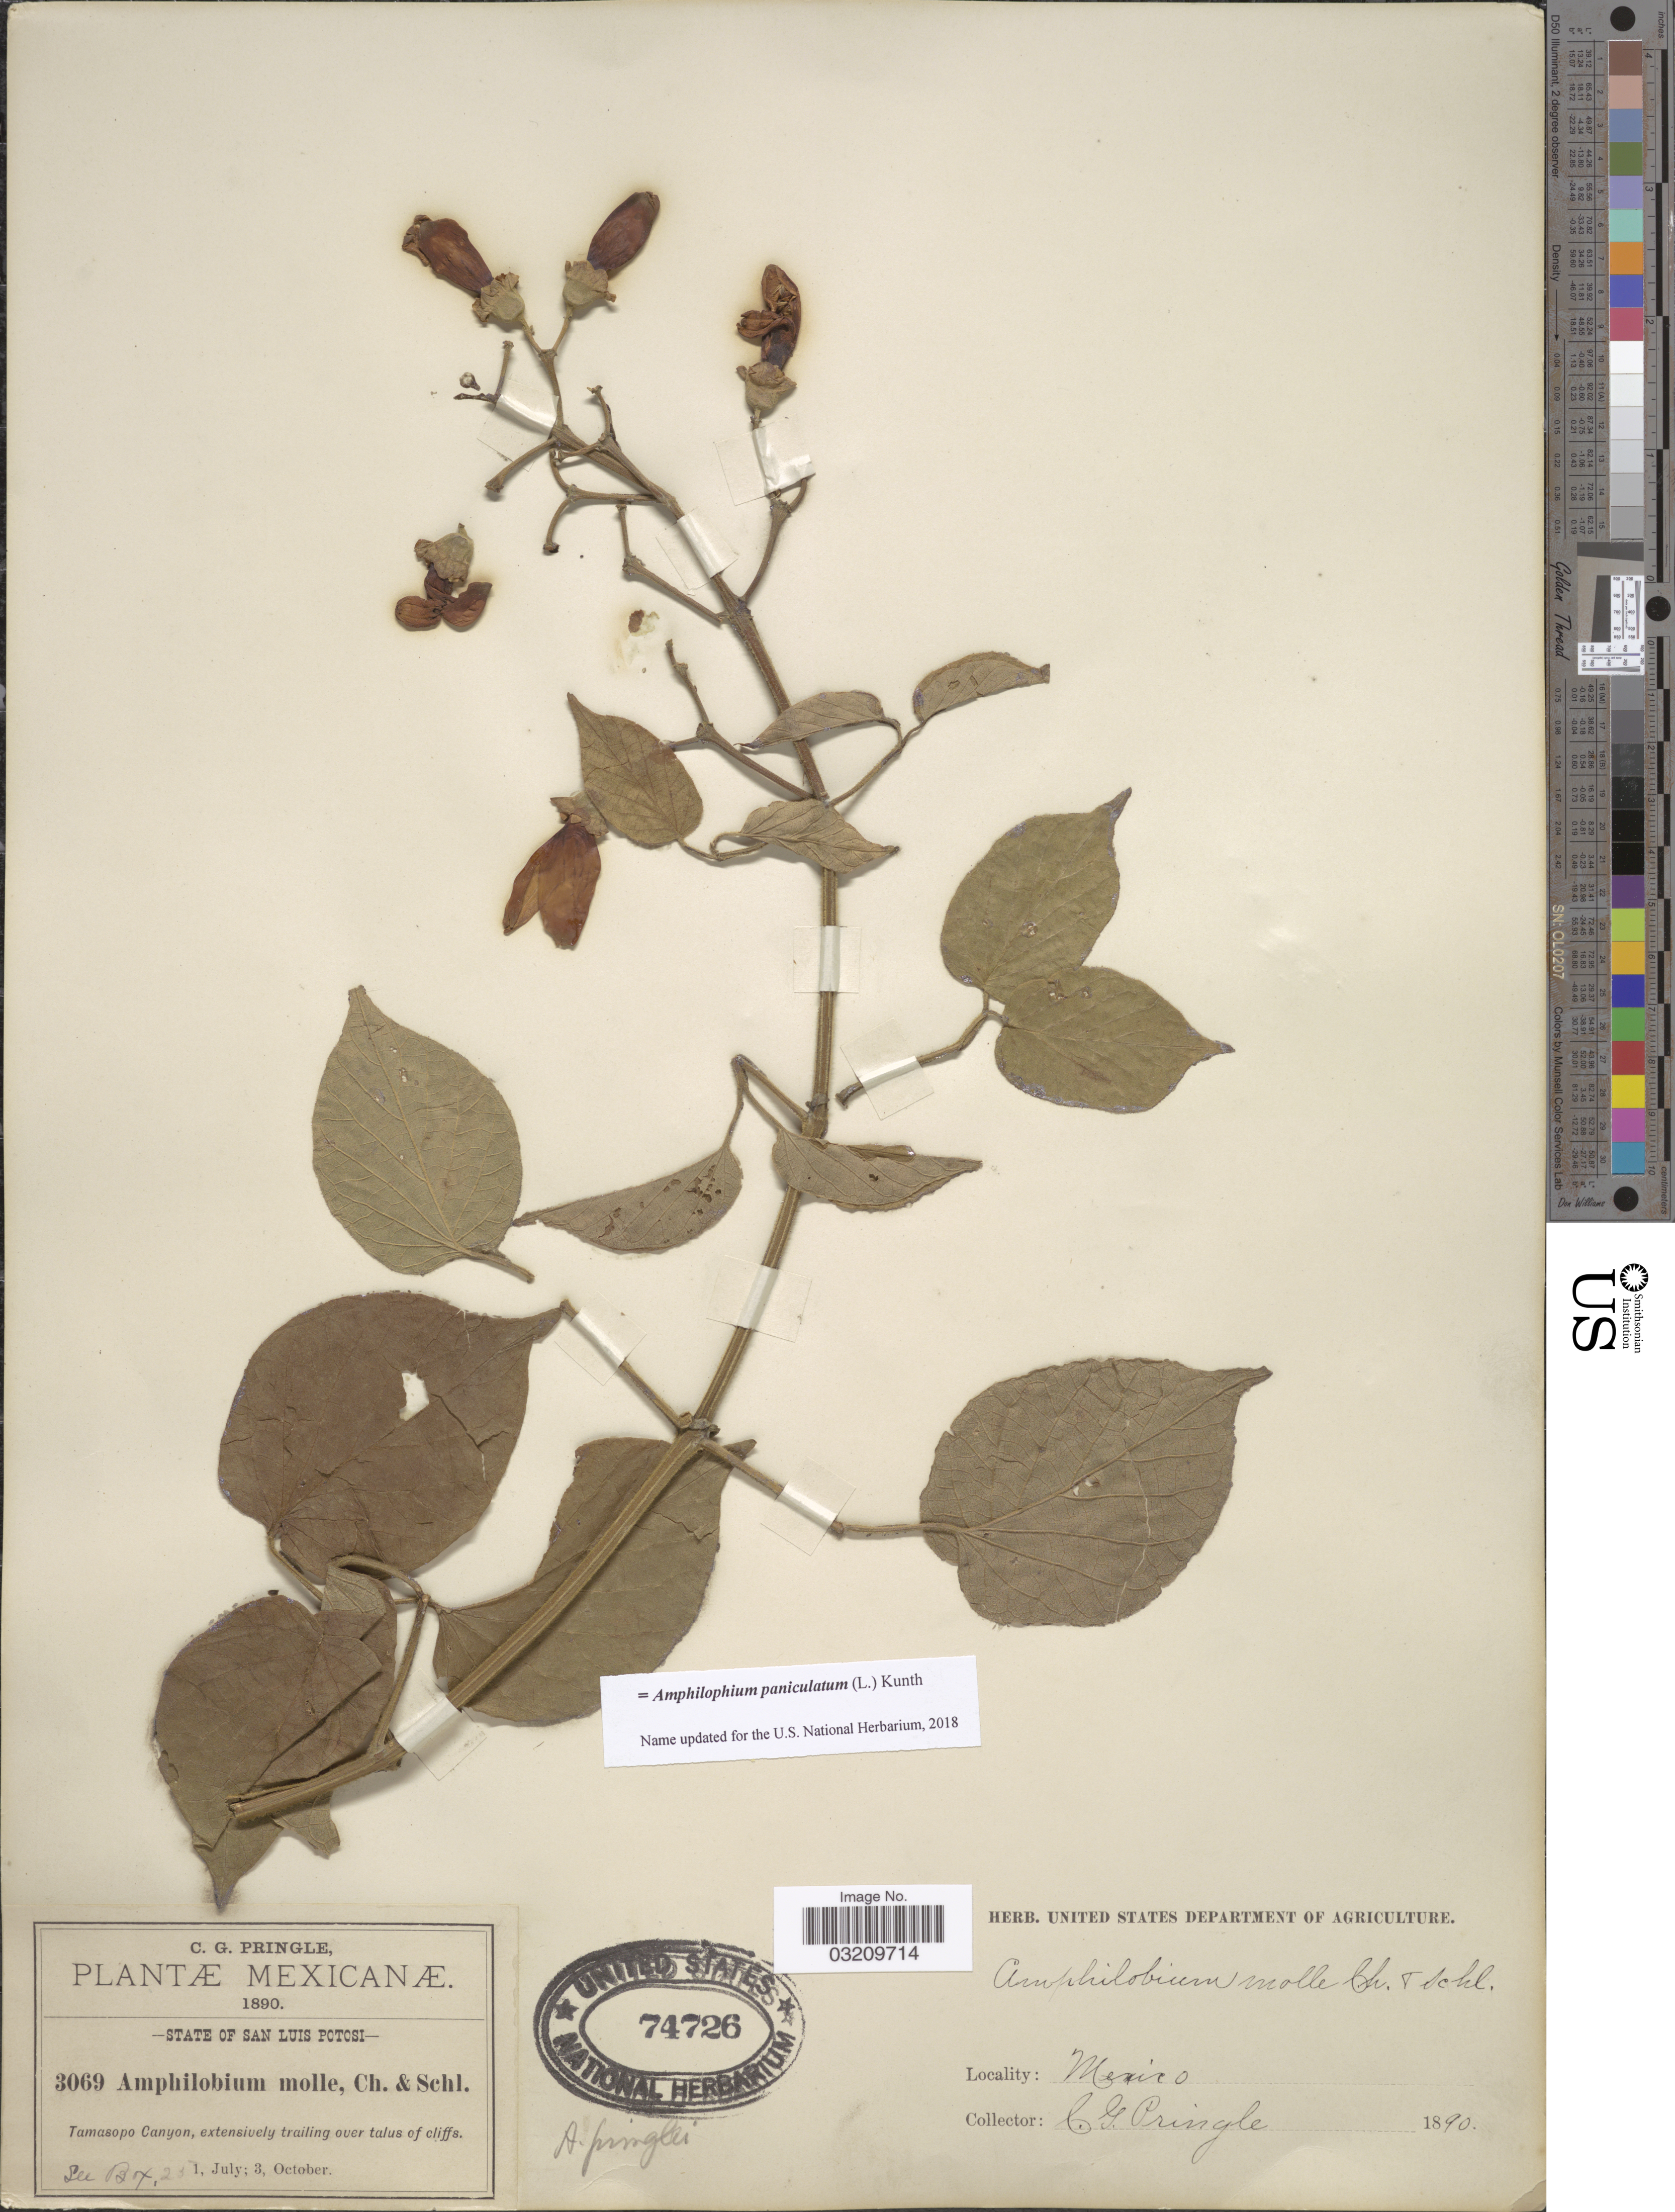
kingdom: Plantae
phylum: Tracheophyta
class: Magnoliopsida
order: Lamiales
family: Bignoniaceae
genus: Amphilophium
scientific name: Amphilophium paniculatum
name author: (L.) Kunth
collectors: C. G. Pringle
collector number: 3069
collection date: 1890-07-01/1890-10-03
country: Mexico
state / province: San Luis Potosí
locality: Tamasopo Canyon.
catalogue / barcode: US 74726